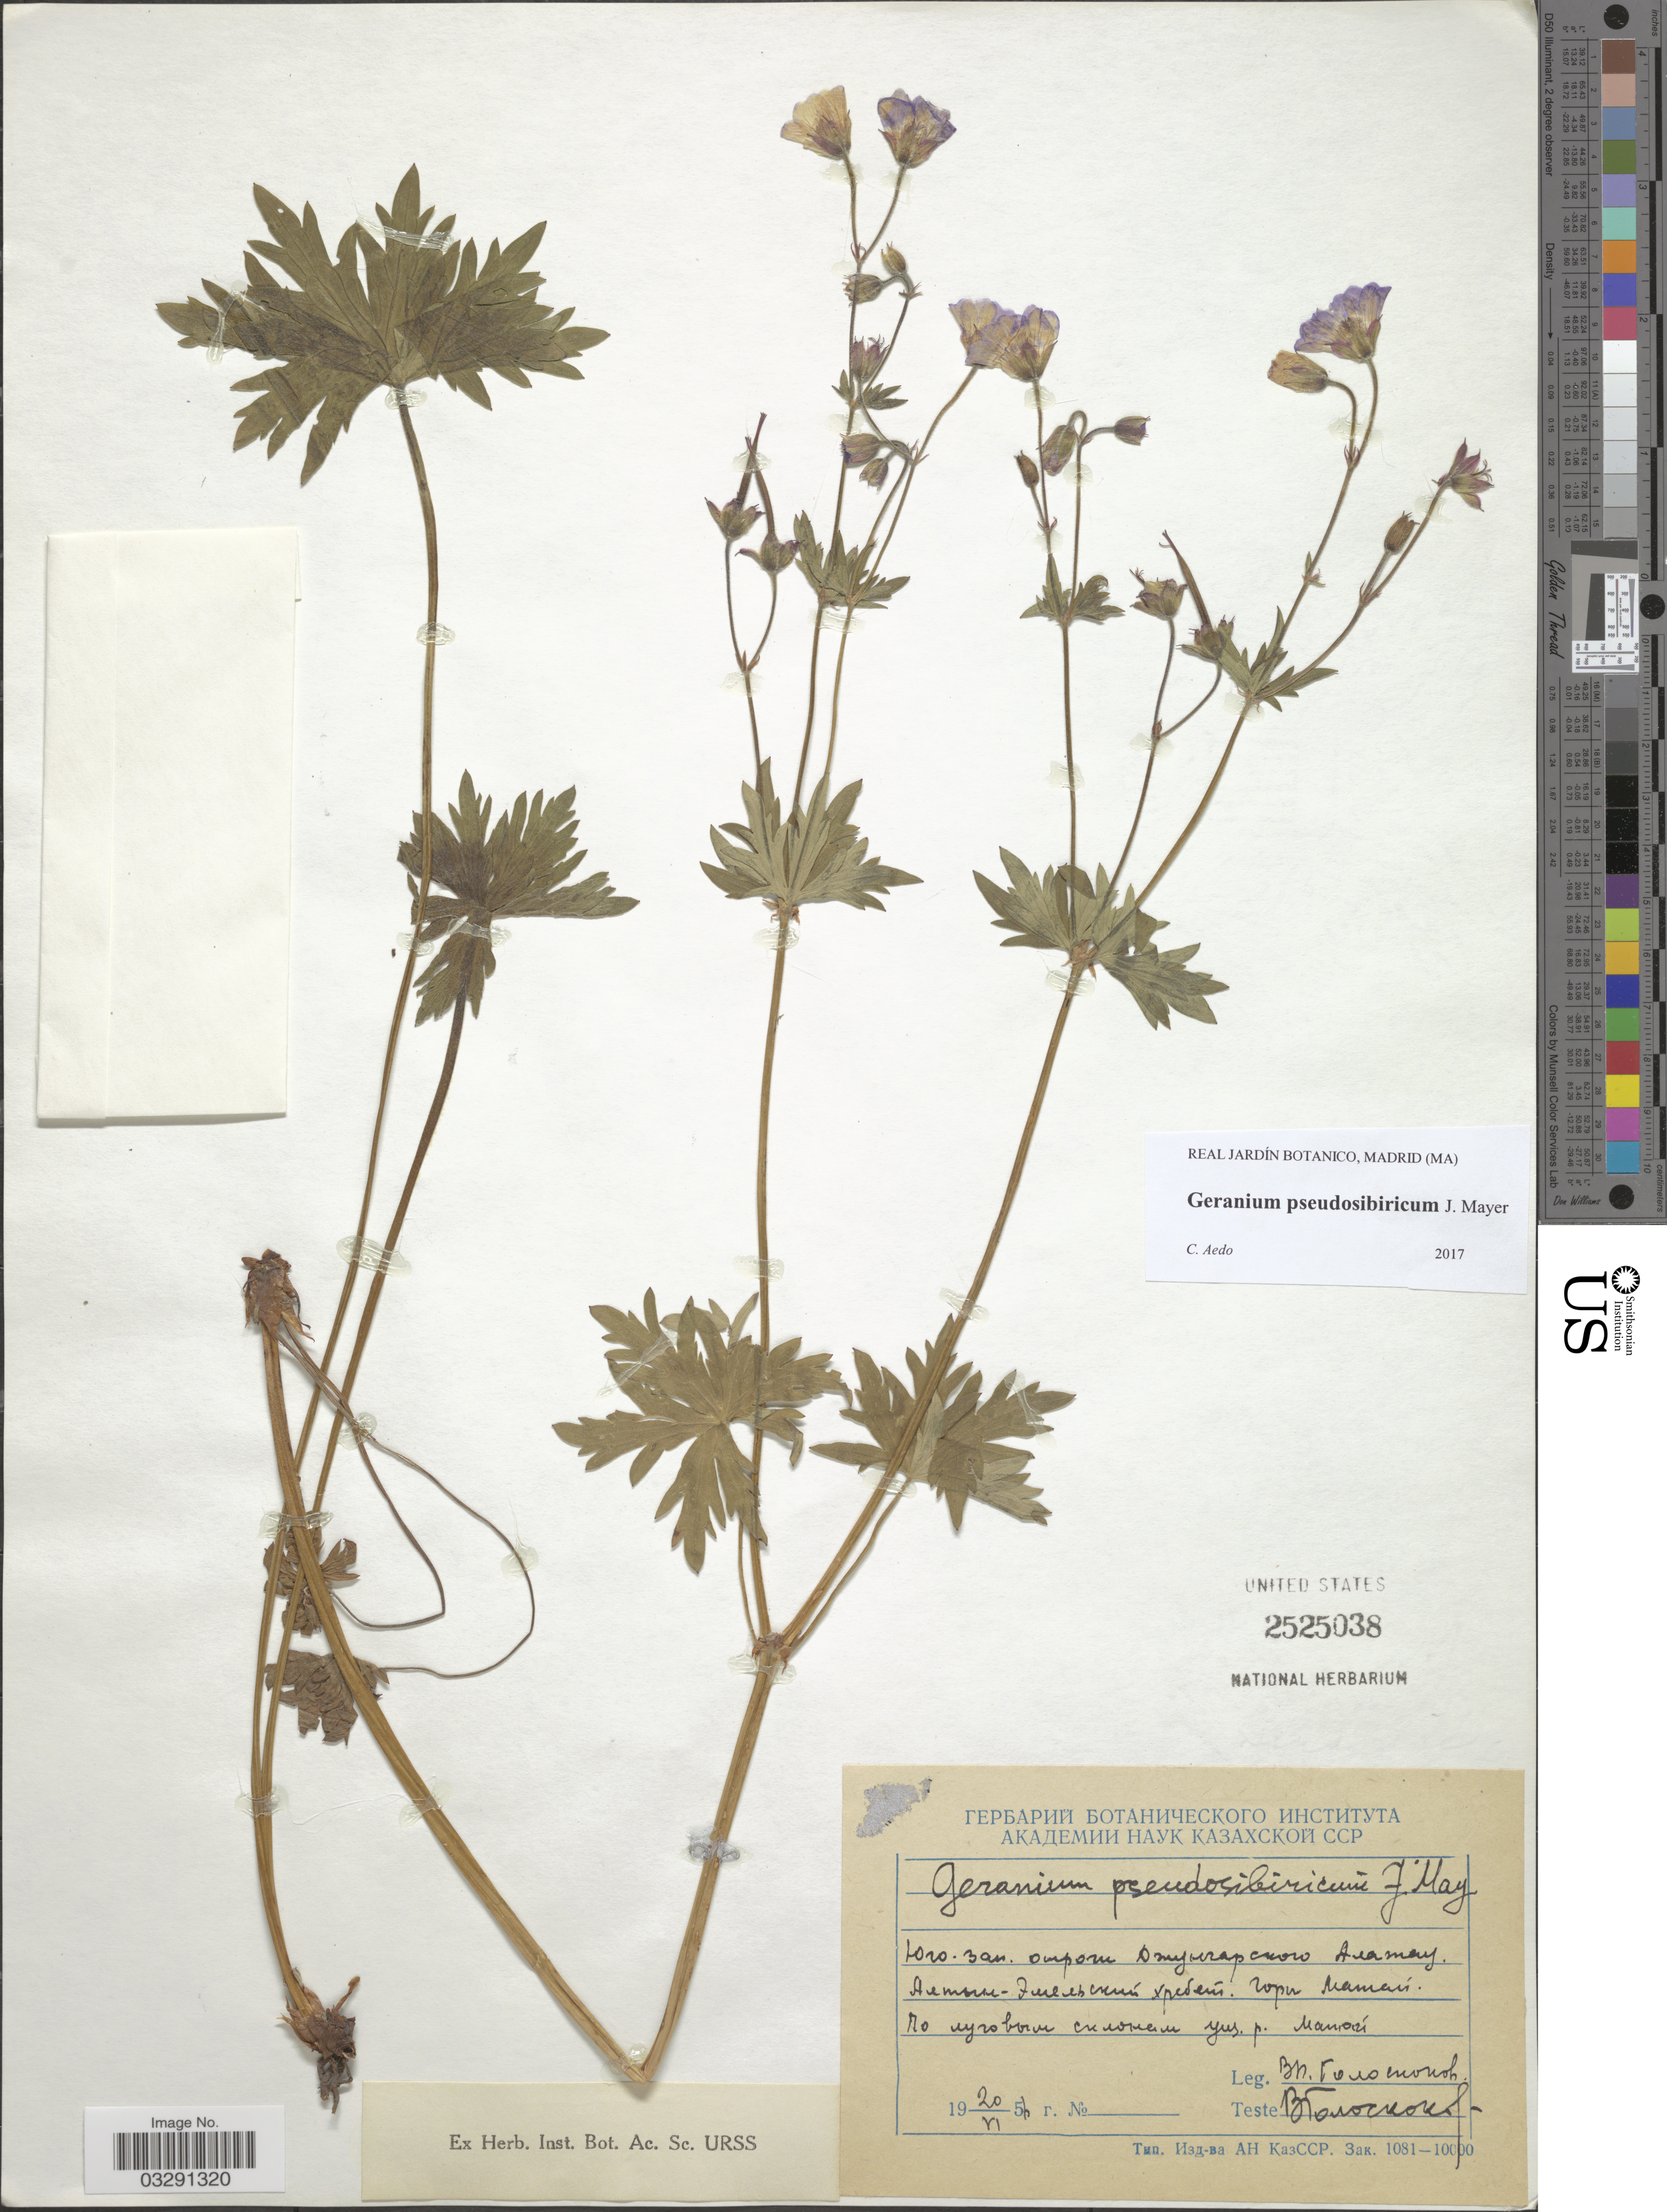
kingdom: Plantae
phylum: Tracheophyta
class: Magnoliopsida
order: Geraniales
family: Geraniaceae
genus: Geranium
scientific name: Geranium pseudosibiricum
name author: J. Mayer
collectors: V. P. Goloskokov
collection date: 1951-06-20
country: Kazakhstan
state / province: Almaty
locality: Dzungarian Alatau, Atynemel Khrebet, Mt. Matay.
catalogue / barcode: US 2525038